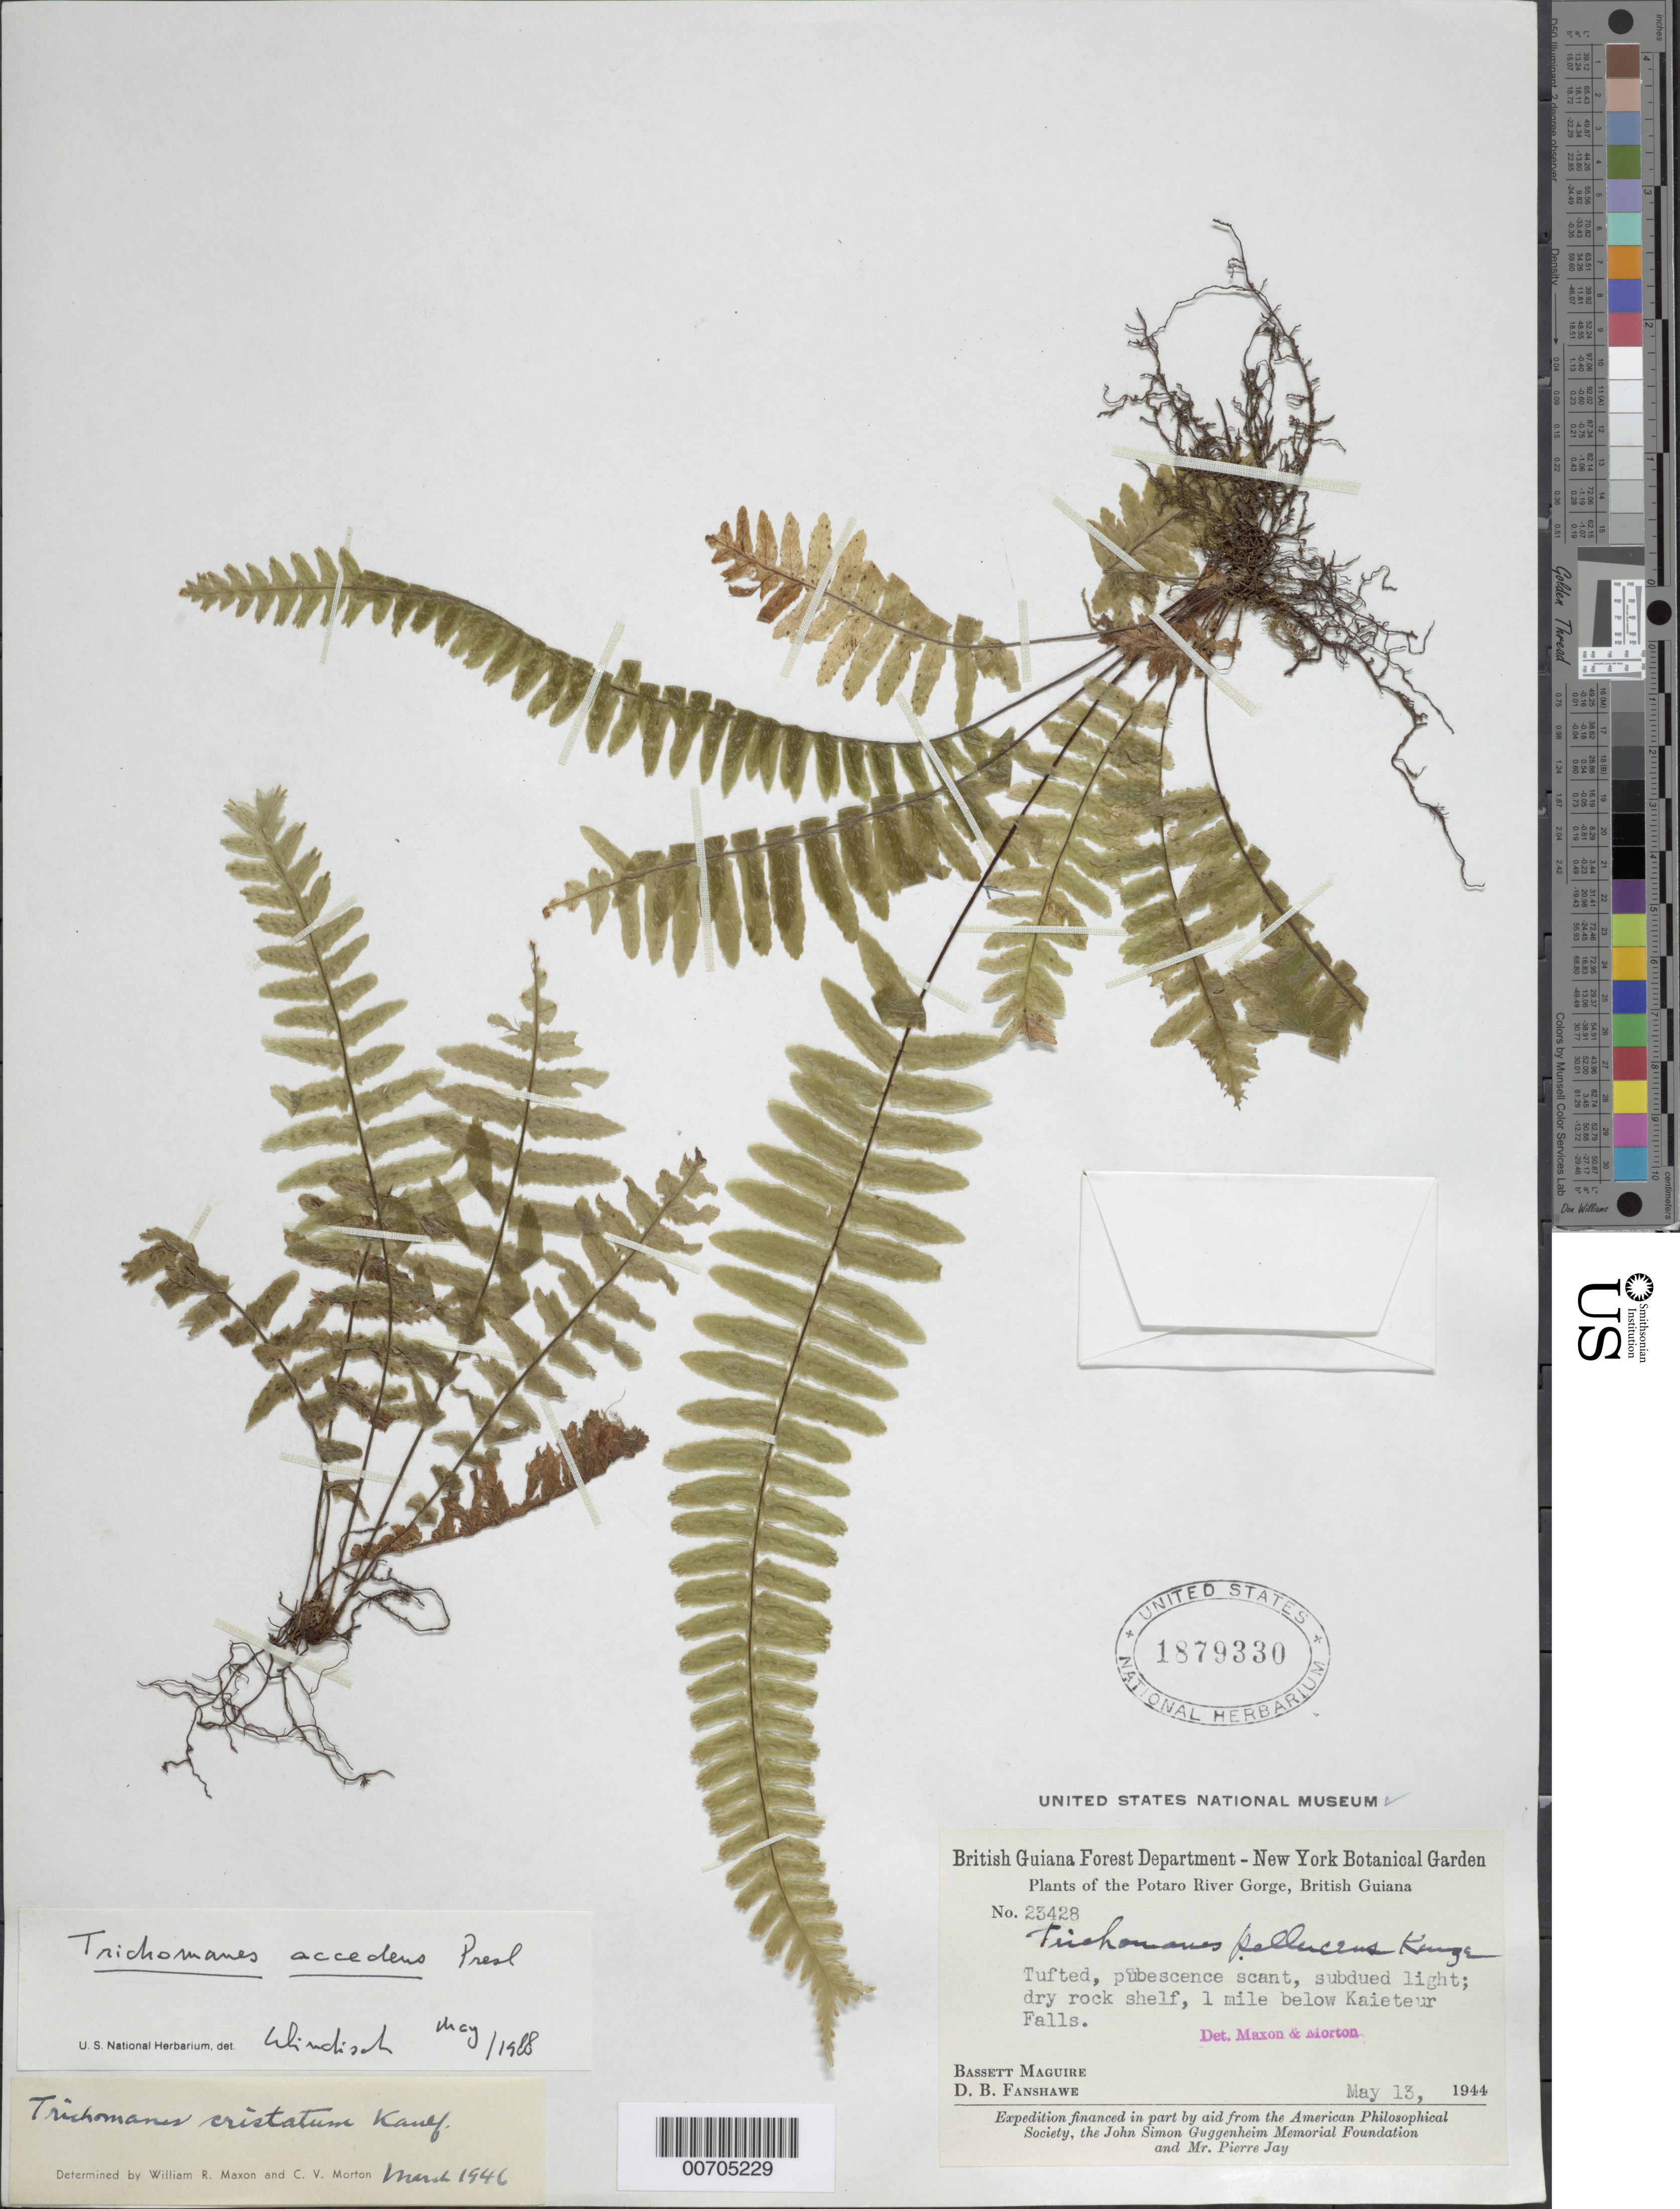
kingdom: Plantae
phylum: Tracheophyta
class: Polypodiopsida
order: Hymenophyllales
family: Hymenophyllaceae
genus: Trichomanes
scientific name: Trichomanes accedens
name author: C. Presl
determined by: Windisch, Paulo Guenter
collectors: B. Maguire & D. B. Fanshawe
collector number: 23428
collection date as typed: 13-May-44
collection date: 1944-05-13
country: Guyana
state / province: Potaro-Siparuni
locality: Potaro River Gorge, 1 mile below Kaieteur Falls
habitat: Dry rock shelf, subdued light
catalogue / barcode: US 1879330